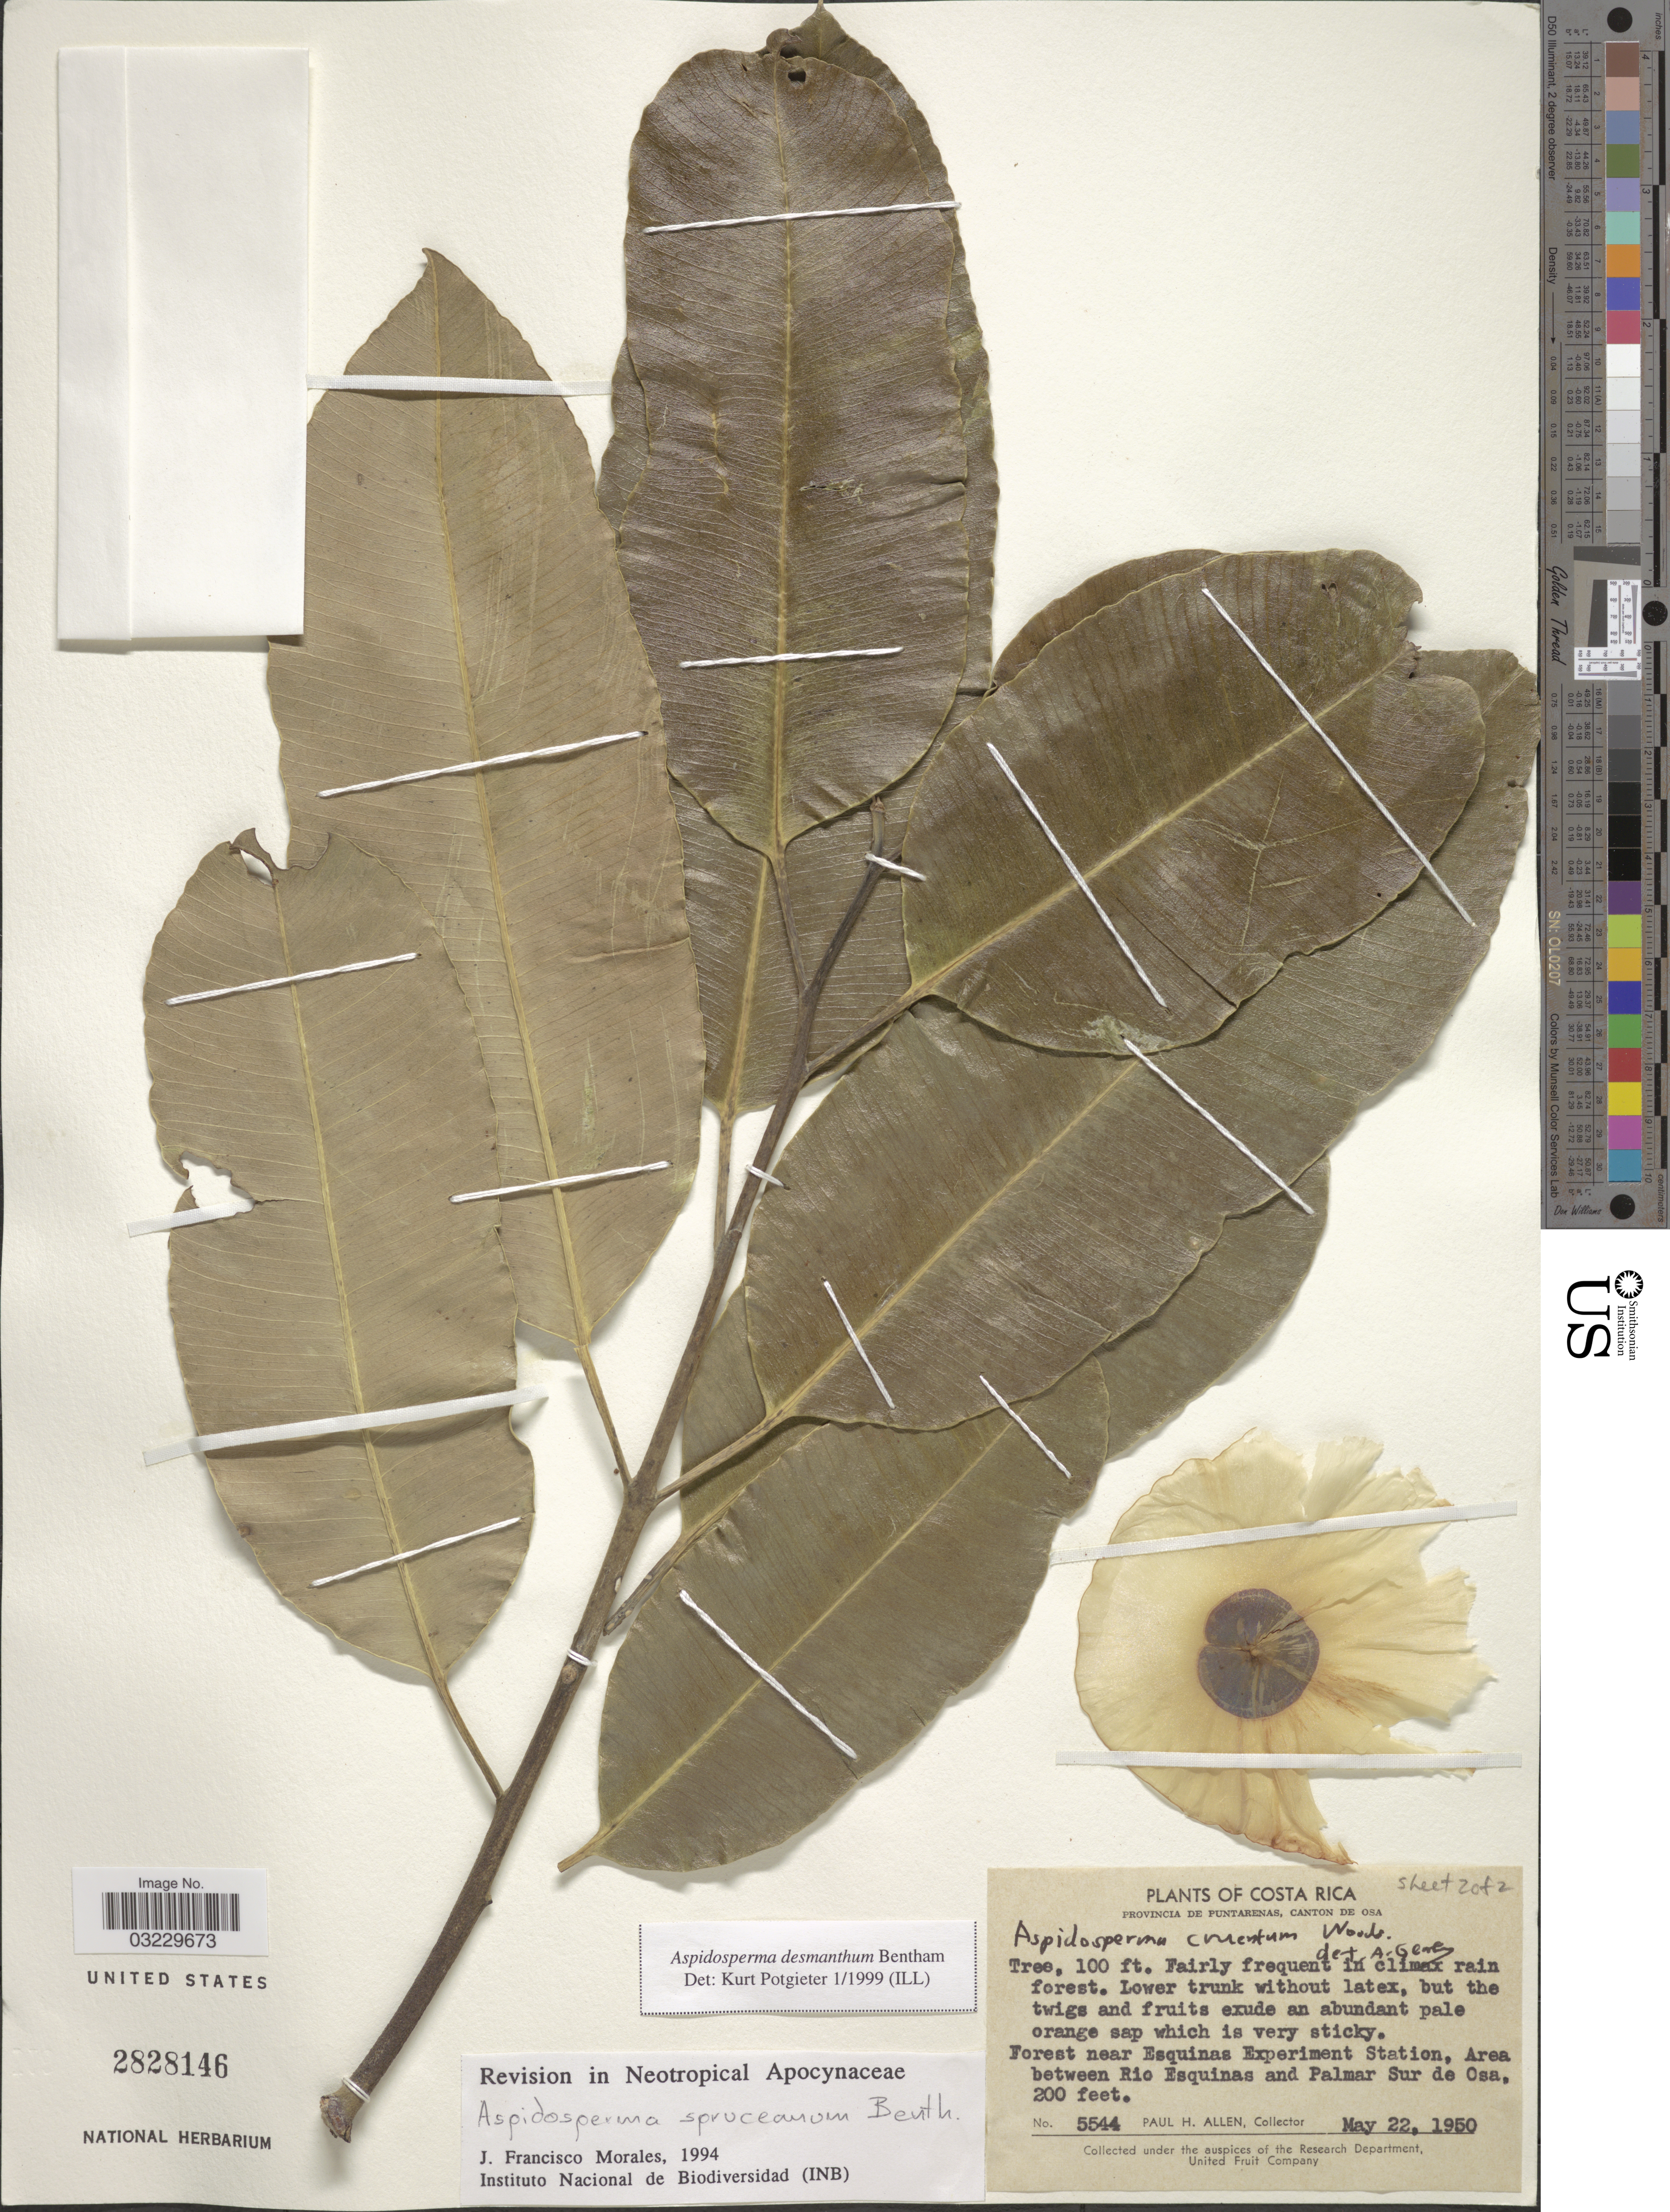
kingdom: Plantae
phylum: Tracheophyta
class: Magnoliopsida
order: Gentianales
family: Apocynaceae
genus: Aspidosperma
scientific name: Aspidosperma desmanthum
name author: Benth. ex Müll. Arg.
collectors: P. H. Allen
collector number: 5544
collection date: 1950-05-22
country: Costa Rica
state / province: Puntarenas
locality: Canton de Osa. Forest near Esquinas Experiment Station. Area between Rio Esquinas and Palmar Sur de Osa.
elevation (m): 61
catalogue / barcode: US 2828146